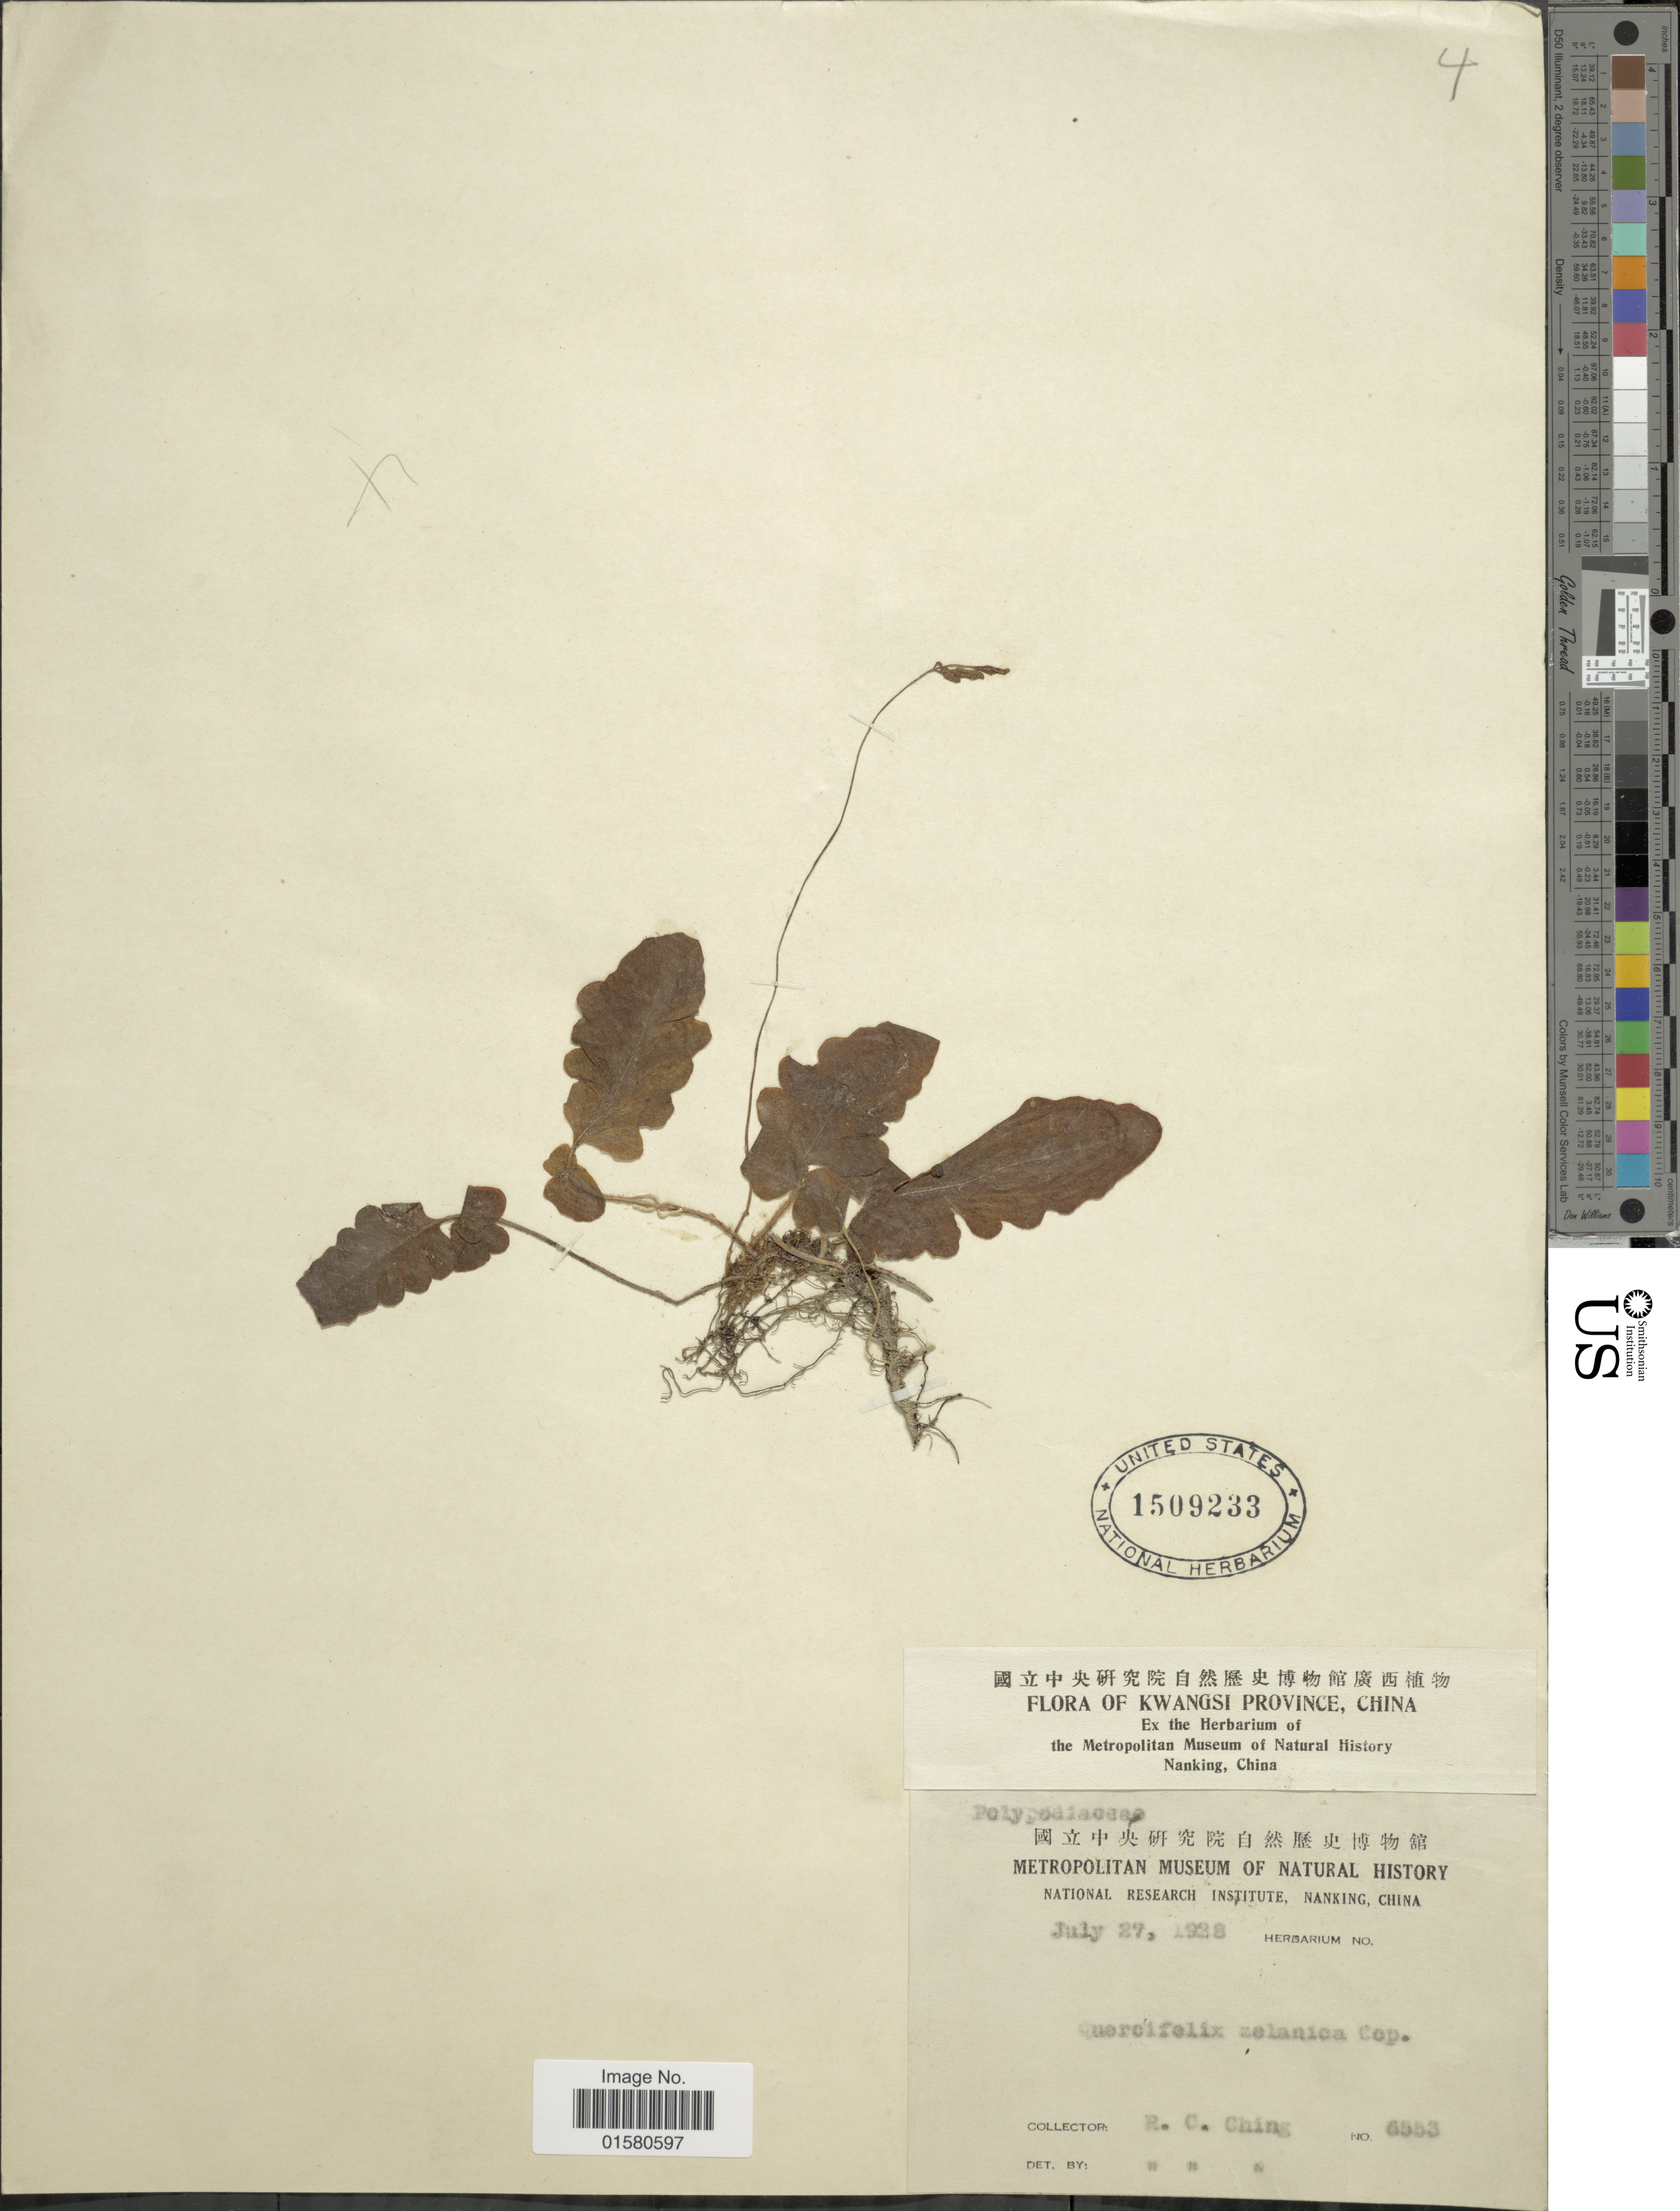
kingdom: Plantae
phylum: Tracheophyta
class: Polypodiopsida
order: Polypodiales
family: Tectariaceae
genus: Tectaria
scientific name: Tectaria zeilanica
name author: (Houtt.) Sledge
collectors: R. C. Ching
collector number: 6553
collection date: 1928-07-27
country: China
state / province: Guangxi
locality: Kwangsi Province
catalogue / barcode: US 1509233